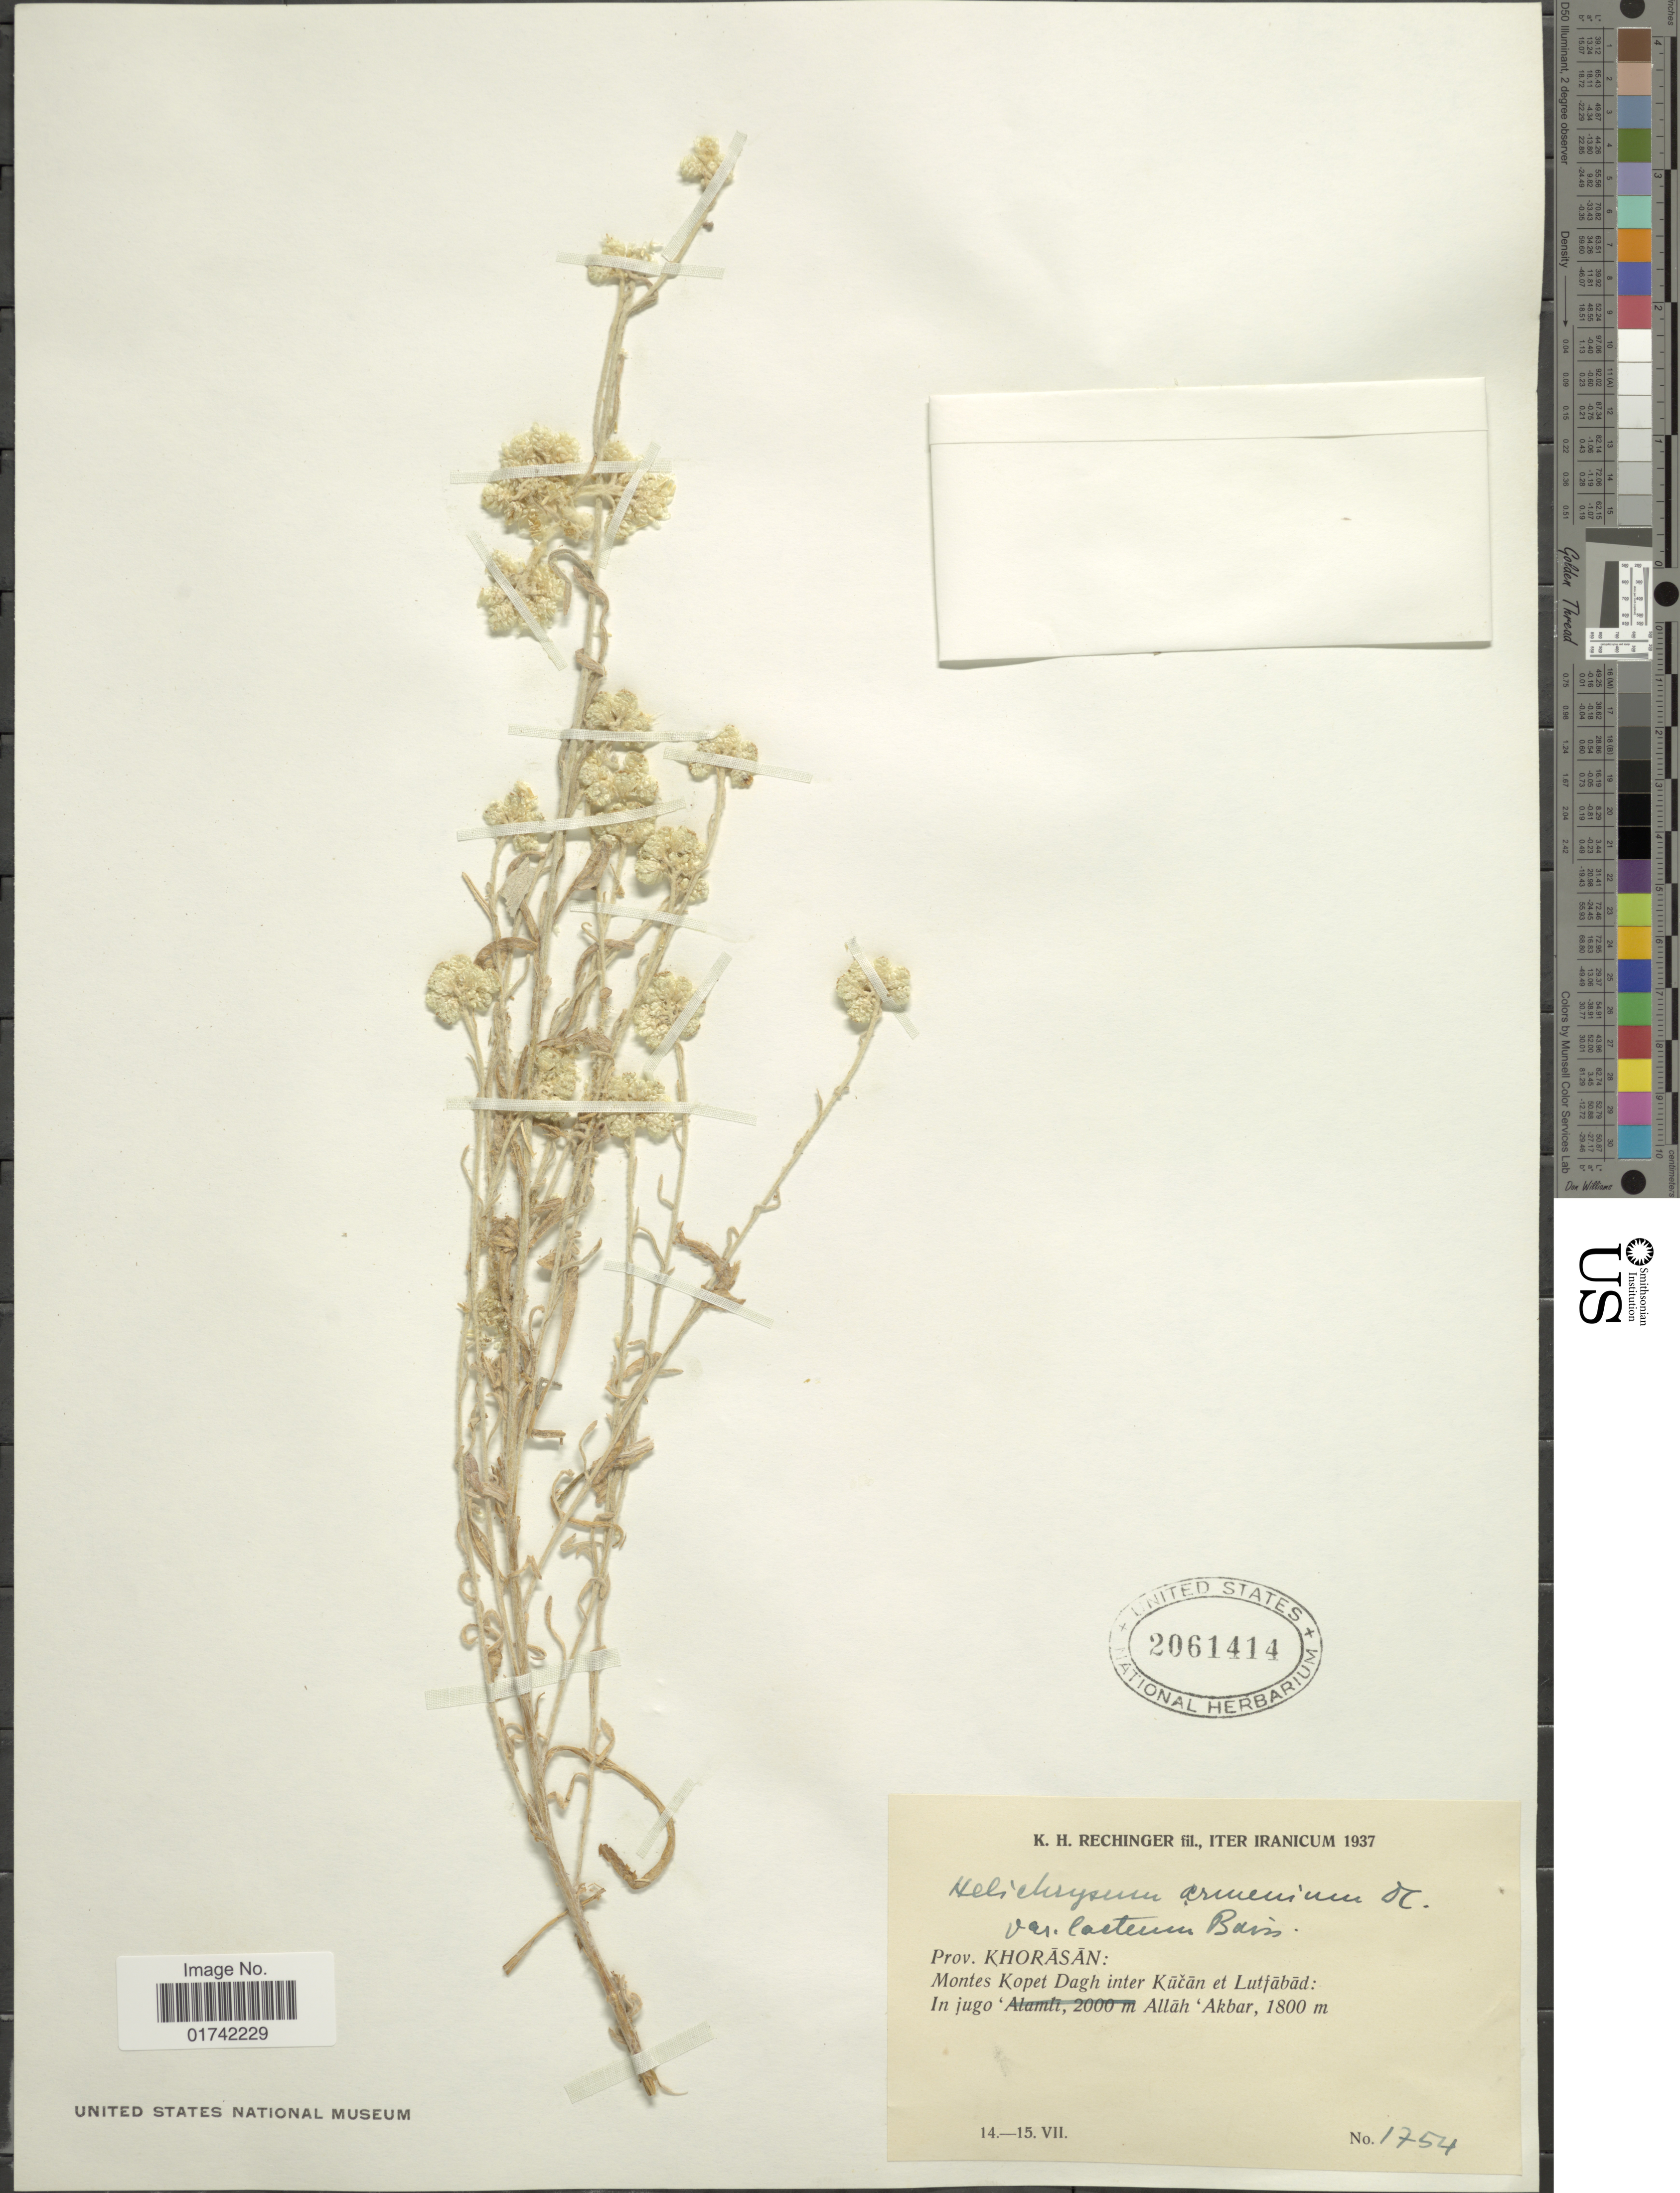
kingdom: Plantae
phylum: Tracheophyta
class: Magnoliopsida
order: Asterales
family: Asteraceae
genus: Helichrysum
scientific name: Helichrysum armenium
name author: DC.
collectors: K. H. Rechinger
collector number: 1754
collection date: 1937-07-14/1937-07-15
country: Iran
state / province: Khorasan [obsolete]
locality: Montes Kopet Dagh inter et Lutfabad, In jugo Allah'Akbar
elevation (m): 1800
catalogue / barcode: US 2061414